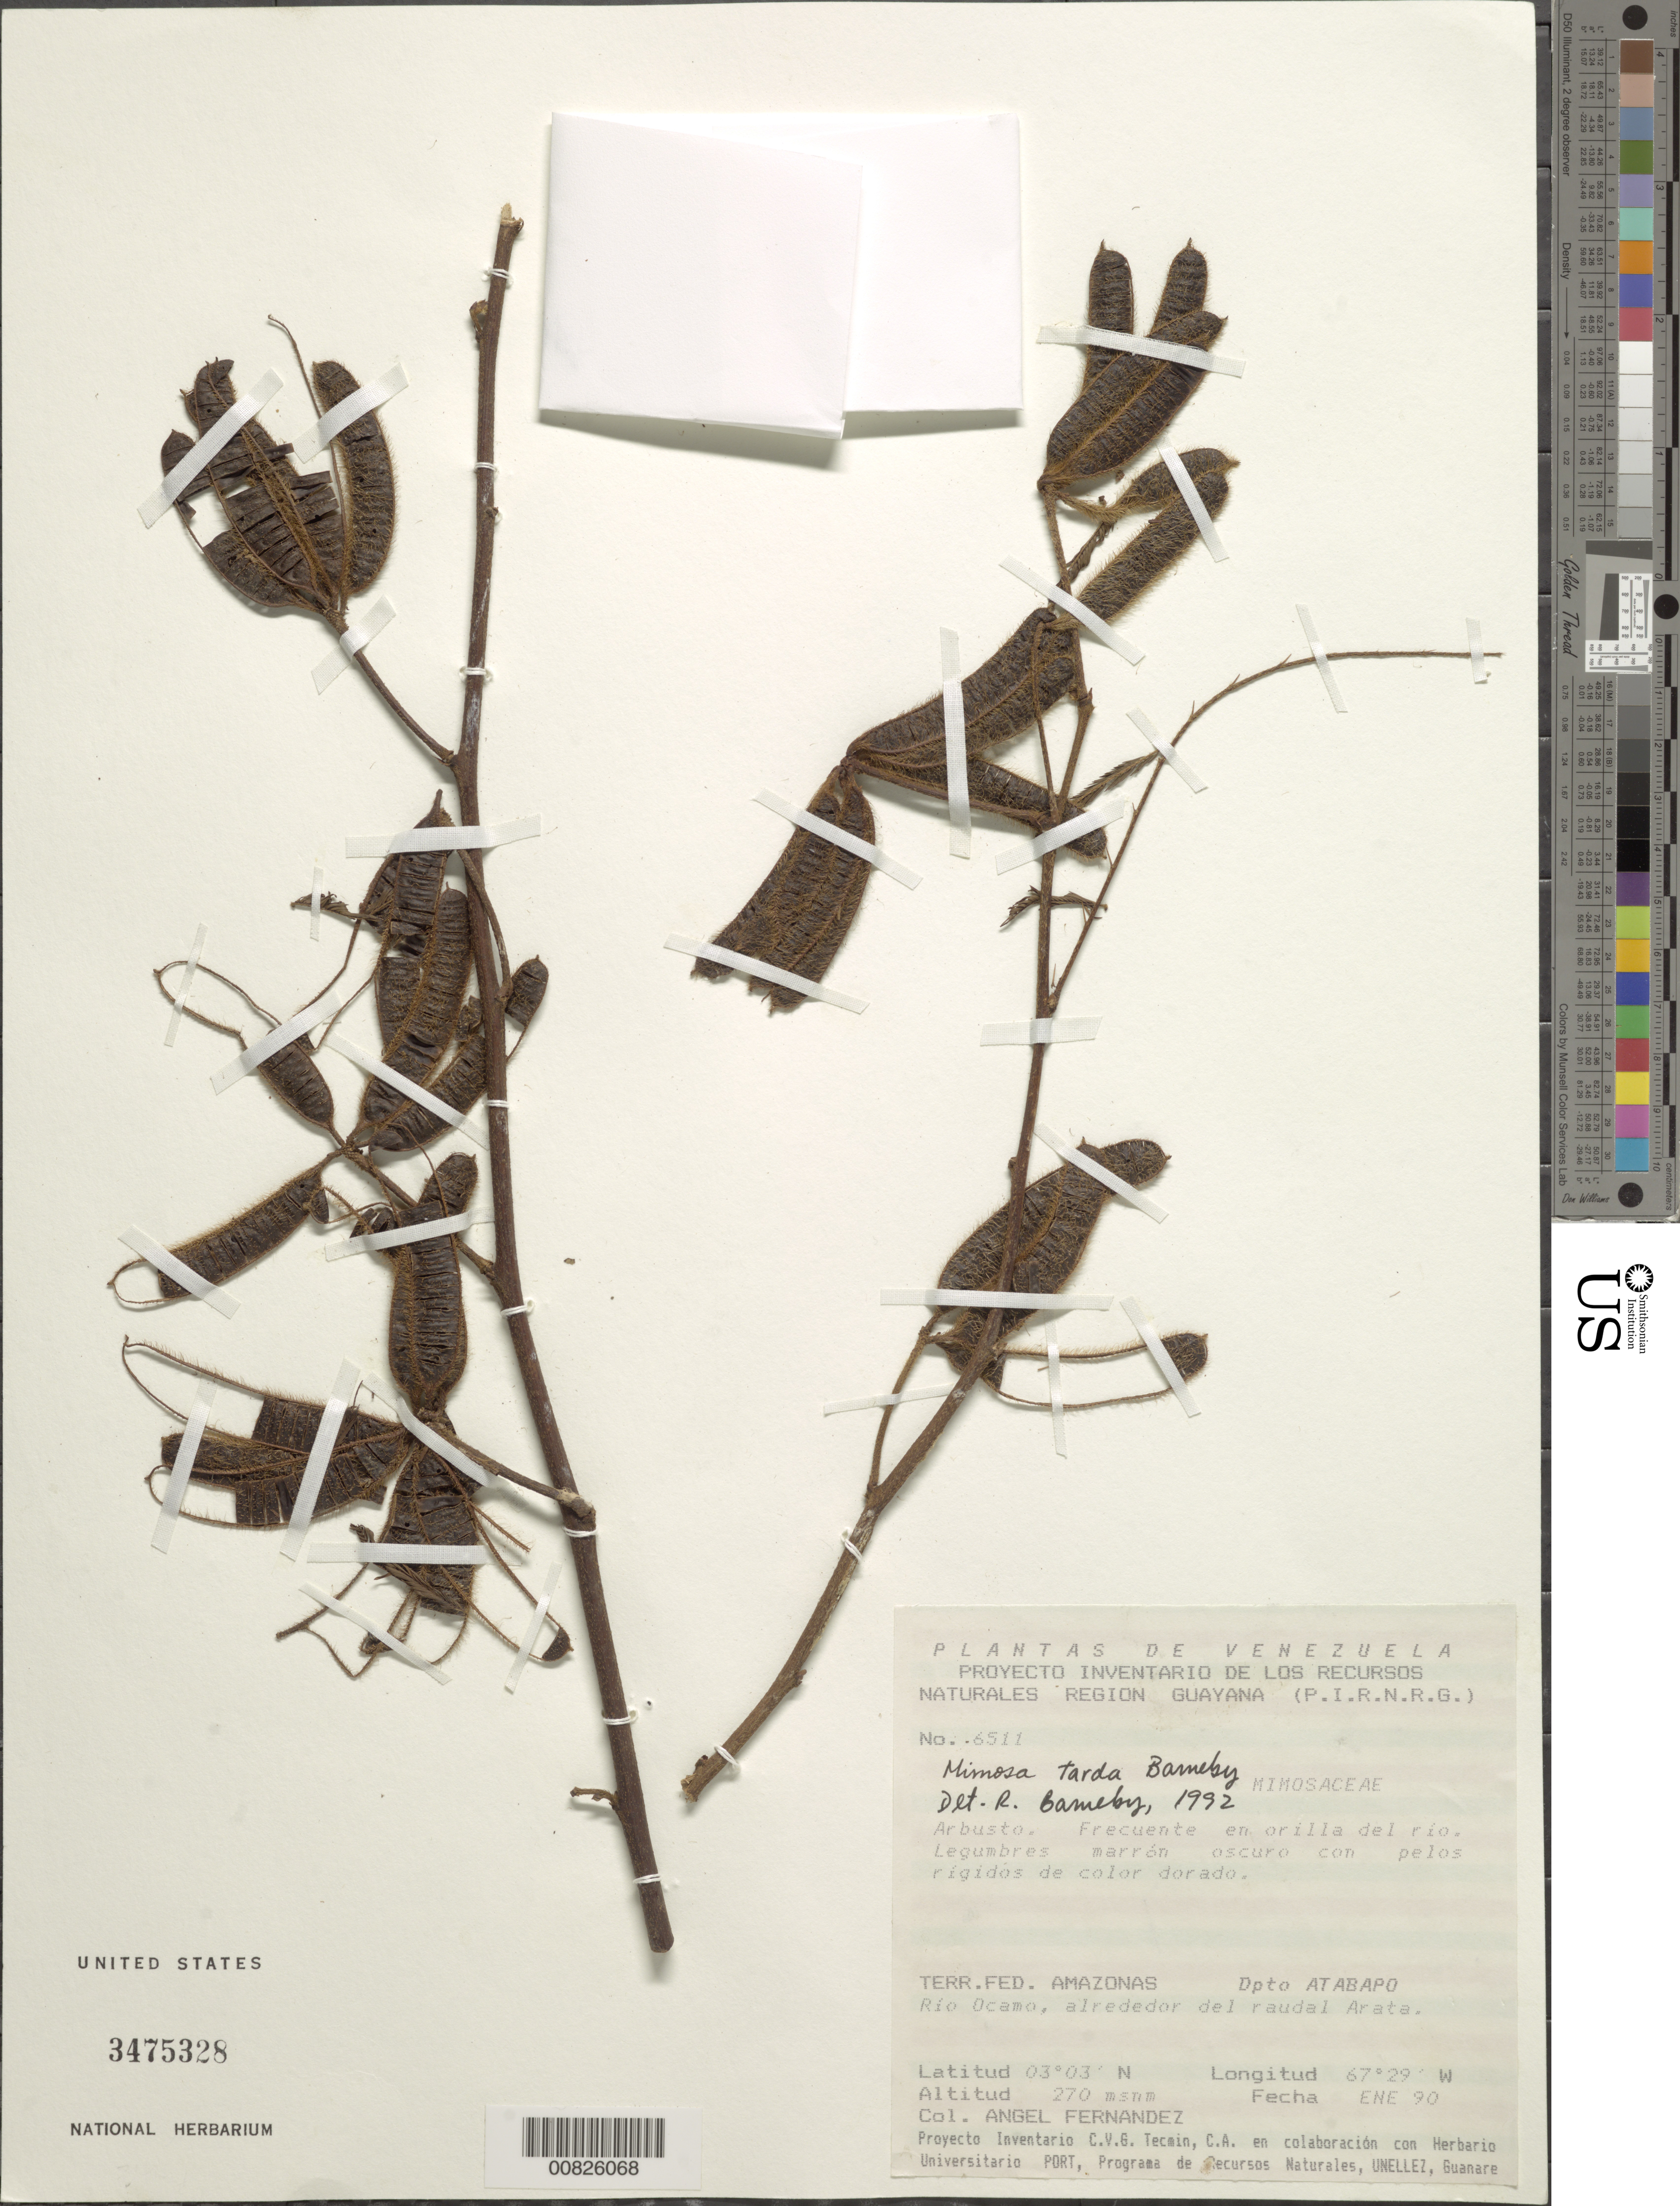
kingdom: Plantae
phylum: Tracheophyta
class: Magnoliopsida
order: Fabales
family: Fabaceae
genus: Mimosa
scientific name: Mimosa tarda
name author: Barneby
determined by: Barneby, Rupert C., (NY)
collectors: A. Fernández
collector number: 6511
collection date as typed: Jan-90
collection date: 1990-01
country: Venezuela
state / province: Amazonas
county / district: Atabapo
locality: Río Ocamo, alrededor del raudal Arata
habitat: Orilla del rio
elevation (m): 270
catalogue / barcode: US 3475328